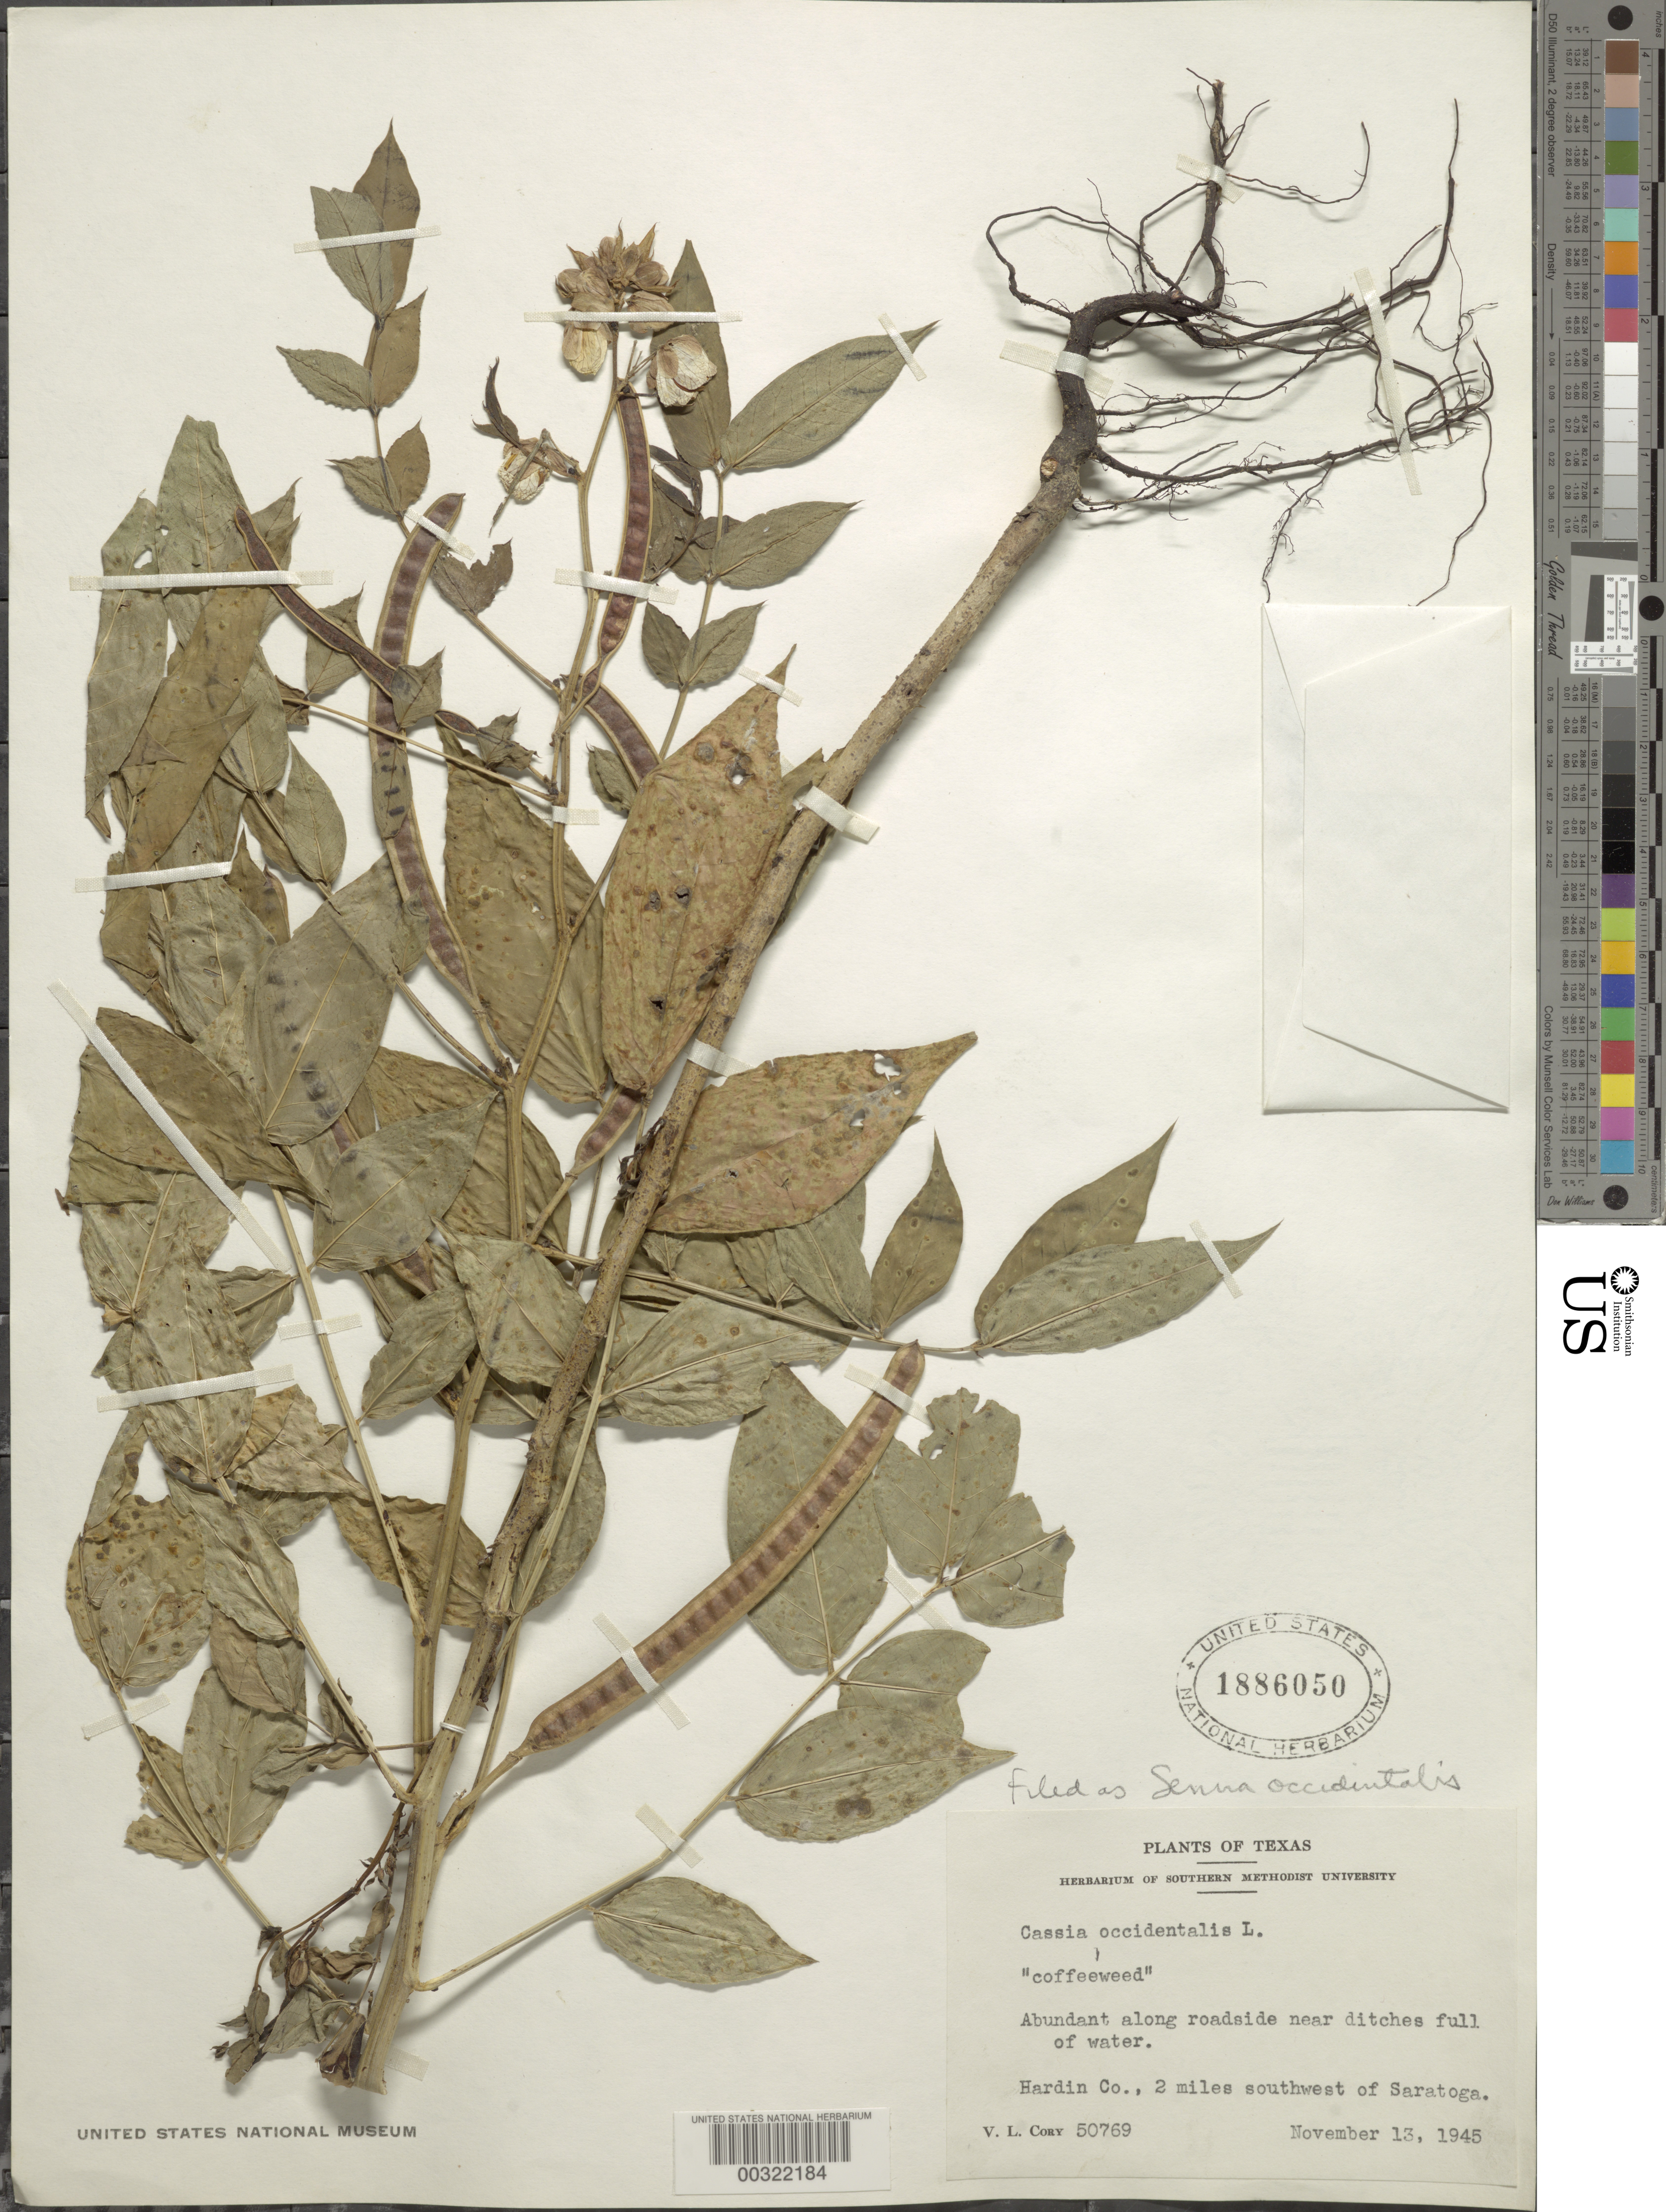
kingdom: Plantae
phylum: Tracheophyta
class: Magnoliopsida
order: Fabales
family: Fabaceae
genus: Senna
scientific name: Senna occidentalis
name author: (L.) Link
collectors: V. Cory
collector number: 50769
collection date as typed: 13 Nov 1945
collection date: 1945-11-13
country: United States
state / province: Texas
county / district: Hardin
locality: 2 mi sw of saratoga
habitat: Along roadside near ditches full of water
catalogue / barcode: US 1886050